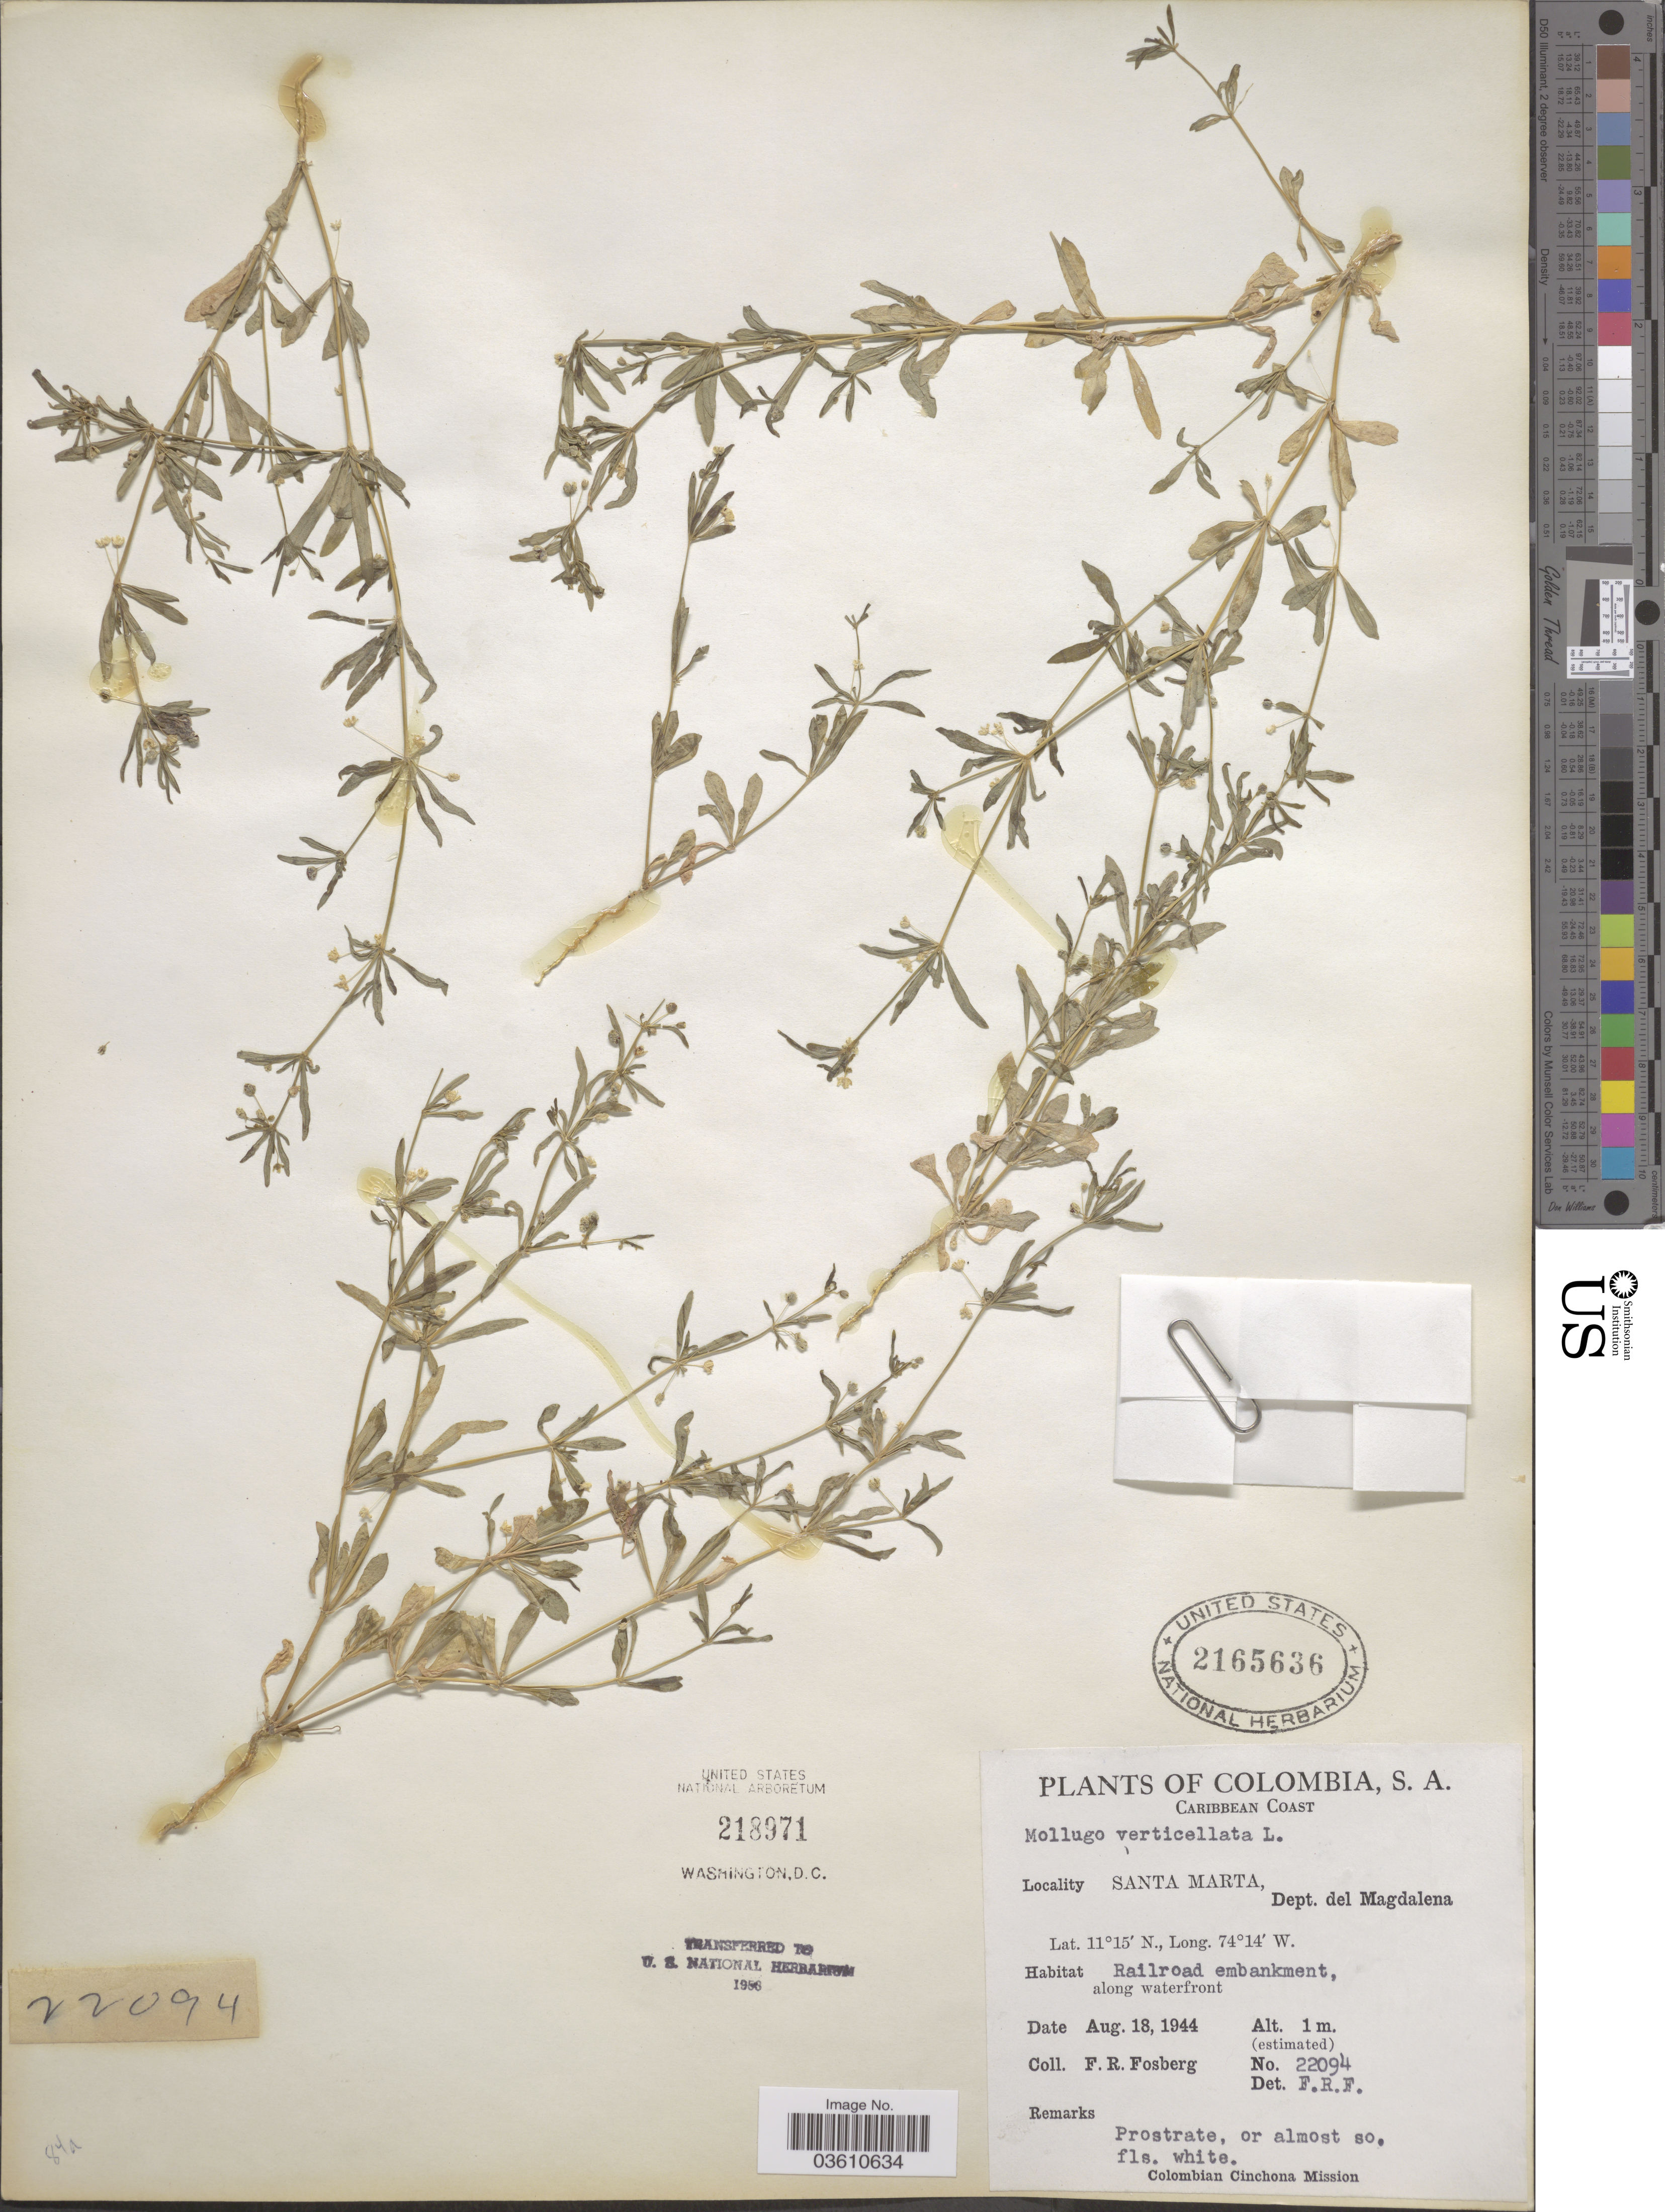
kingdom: Plantae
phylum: Tracheophyta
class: Magnoliopsida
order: Caryophyllales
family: Molluginaceae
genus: Mollugo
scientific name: Mollugo verticillata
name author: L.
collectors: F. R. Fosberg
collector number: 22094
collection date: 1944-08-18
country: Colombia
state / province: Magdalena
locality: Caribbean Coast. Santa Marta, Dept. del Magdalena.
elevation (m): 1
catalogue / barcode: US 2165636